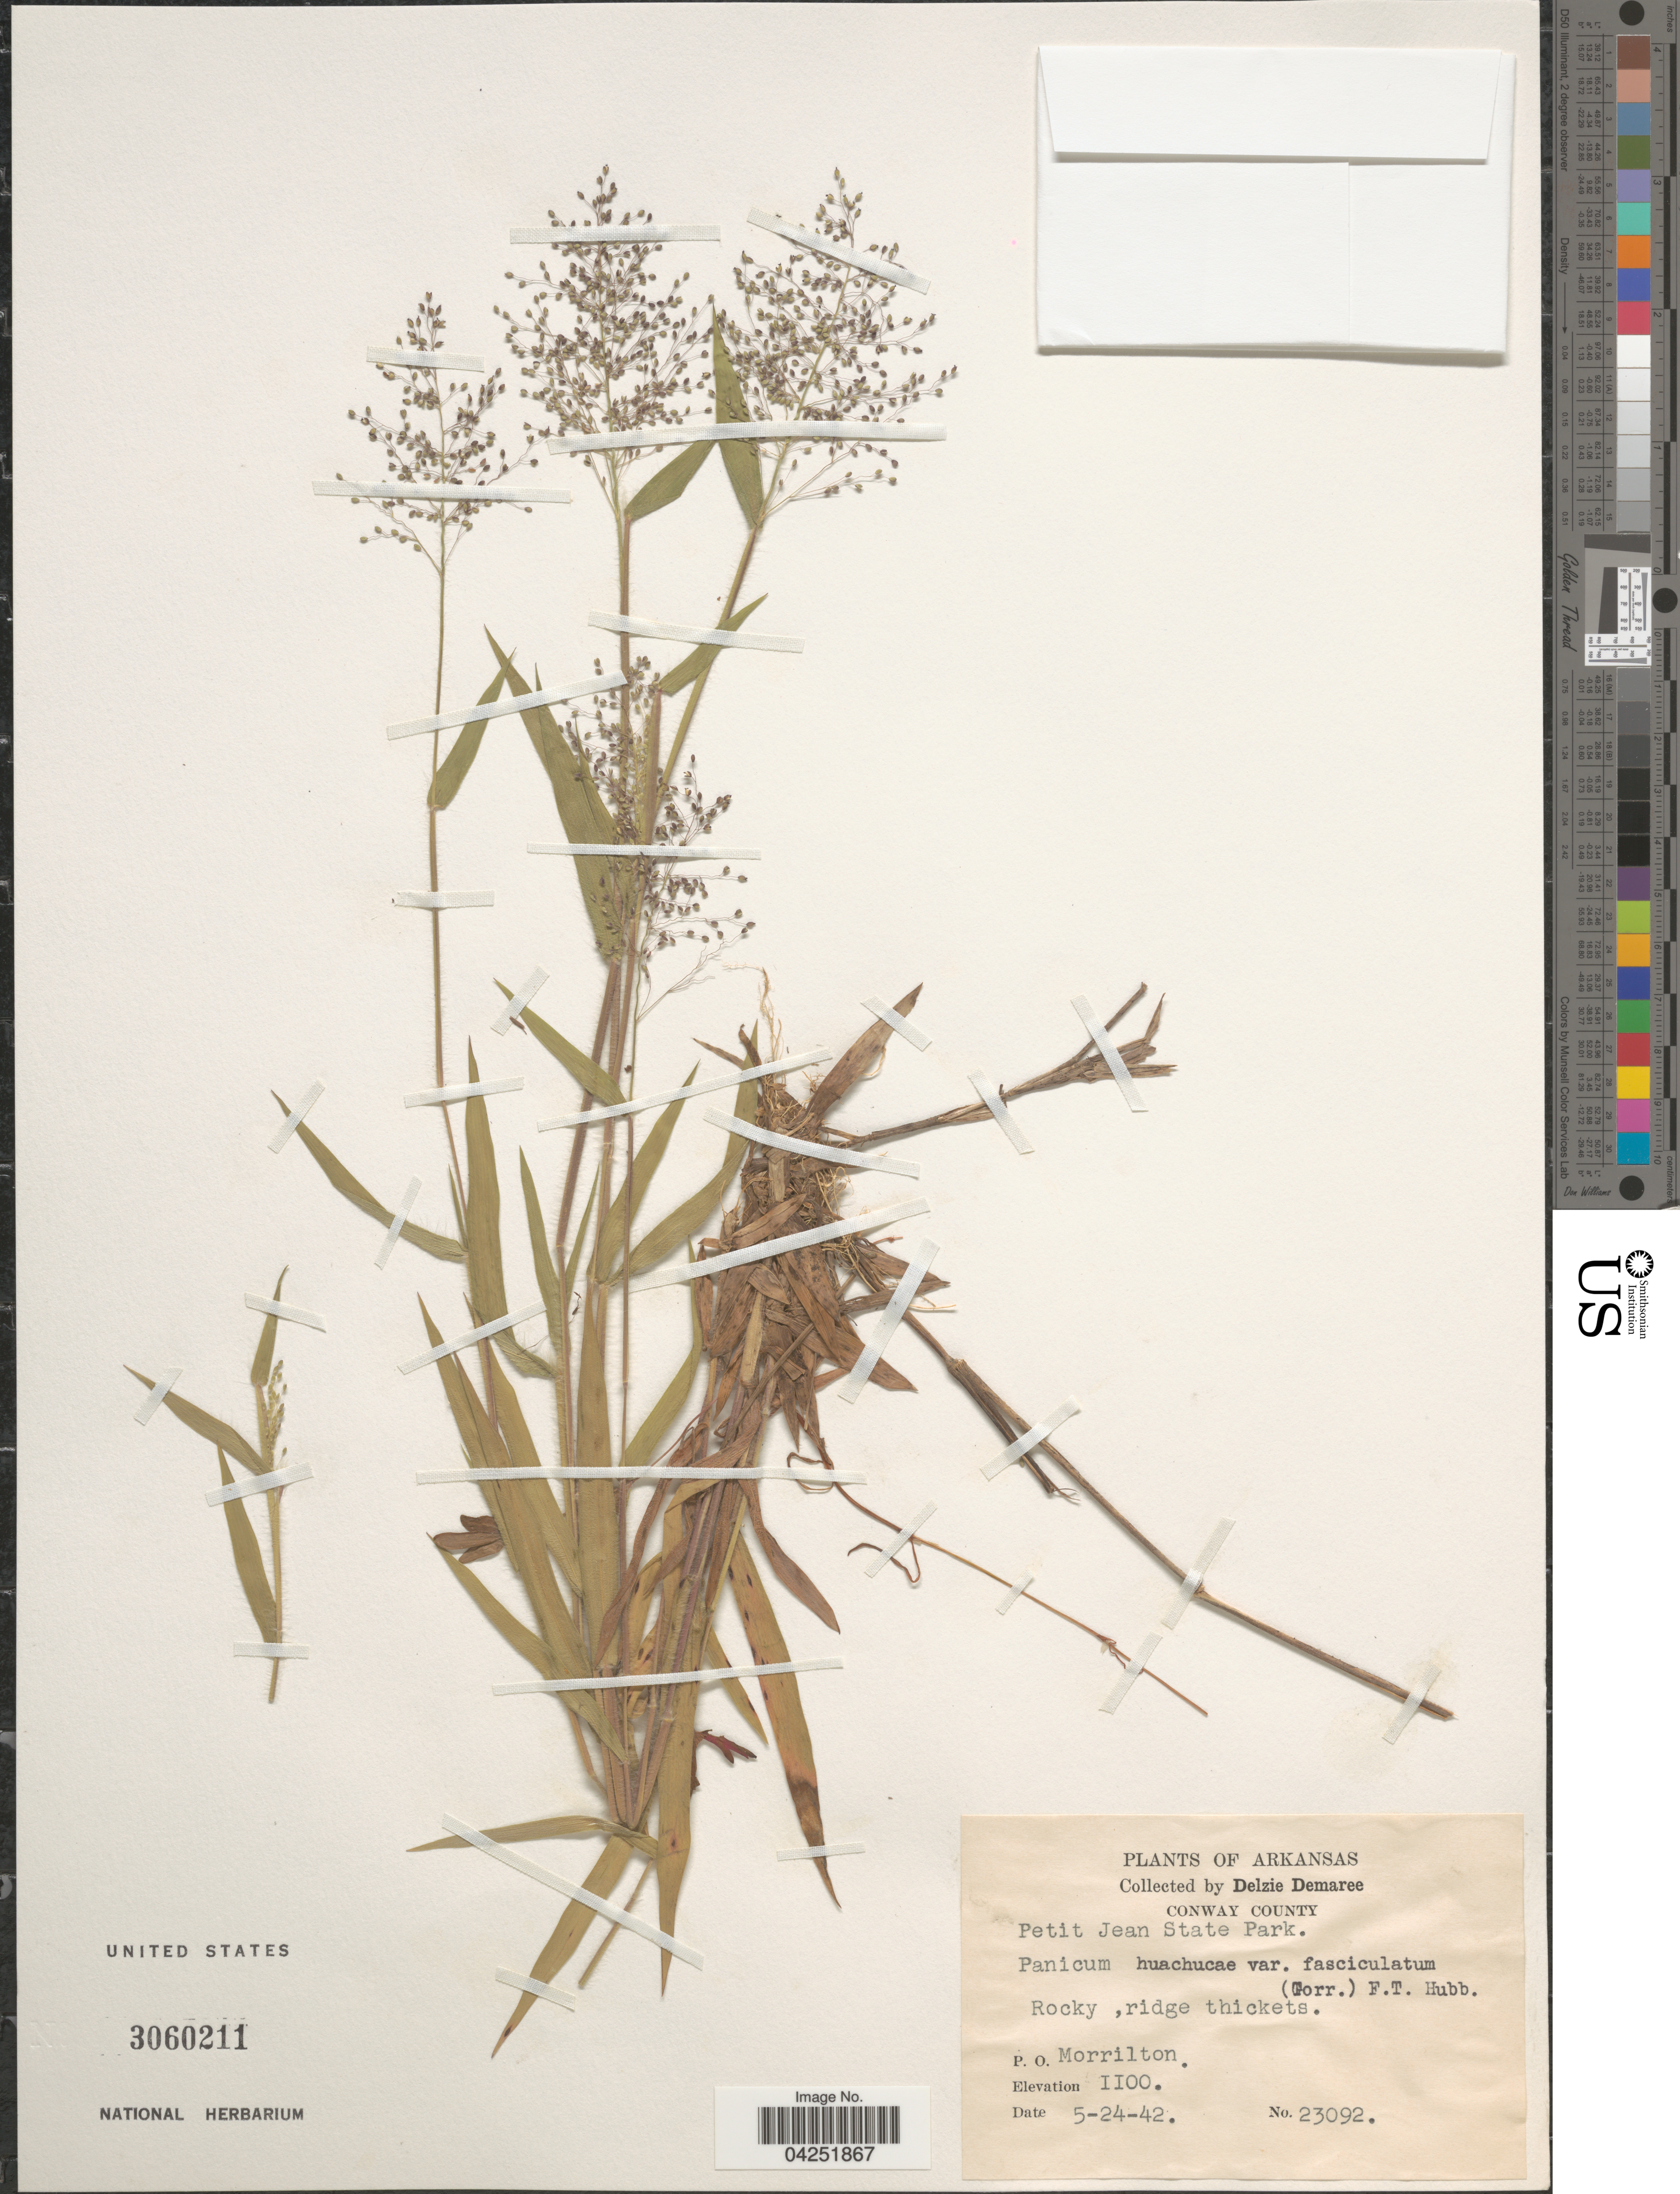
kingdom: Plantae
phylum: Tracheophyta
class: Liliopsida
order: Poales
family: Poaceae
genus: Dichanthelium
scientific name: Dichanthelium acuminatum var. fasciculatum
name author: (Torr.) Freckmann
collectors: D. Demaree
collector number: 23092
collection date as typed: Transcribed d/m/y: 24/5/42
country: United States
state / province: Arkansas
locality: Conway County. Petit Jean State Park. Rocky, ridge, thickets. P. O. Morrilton.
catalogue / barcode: US 3060211